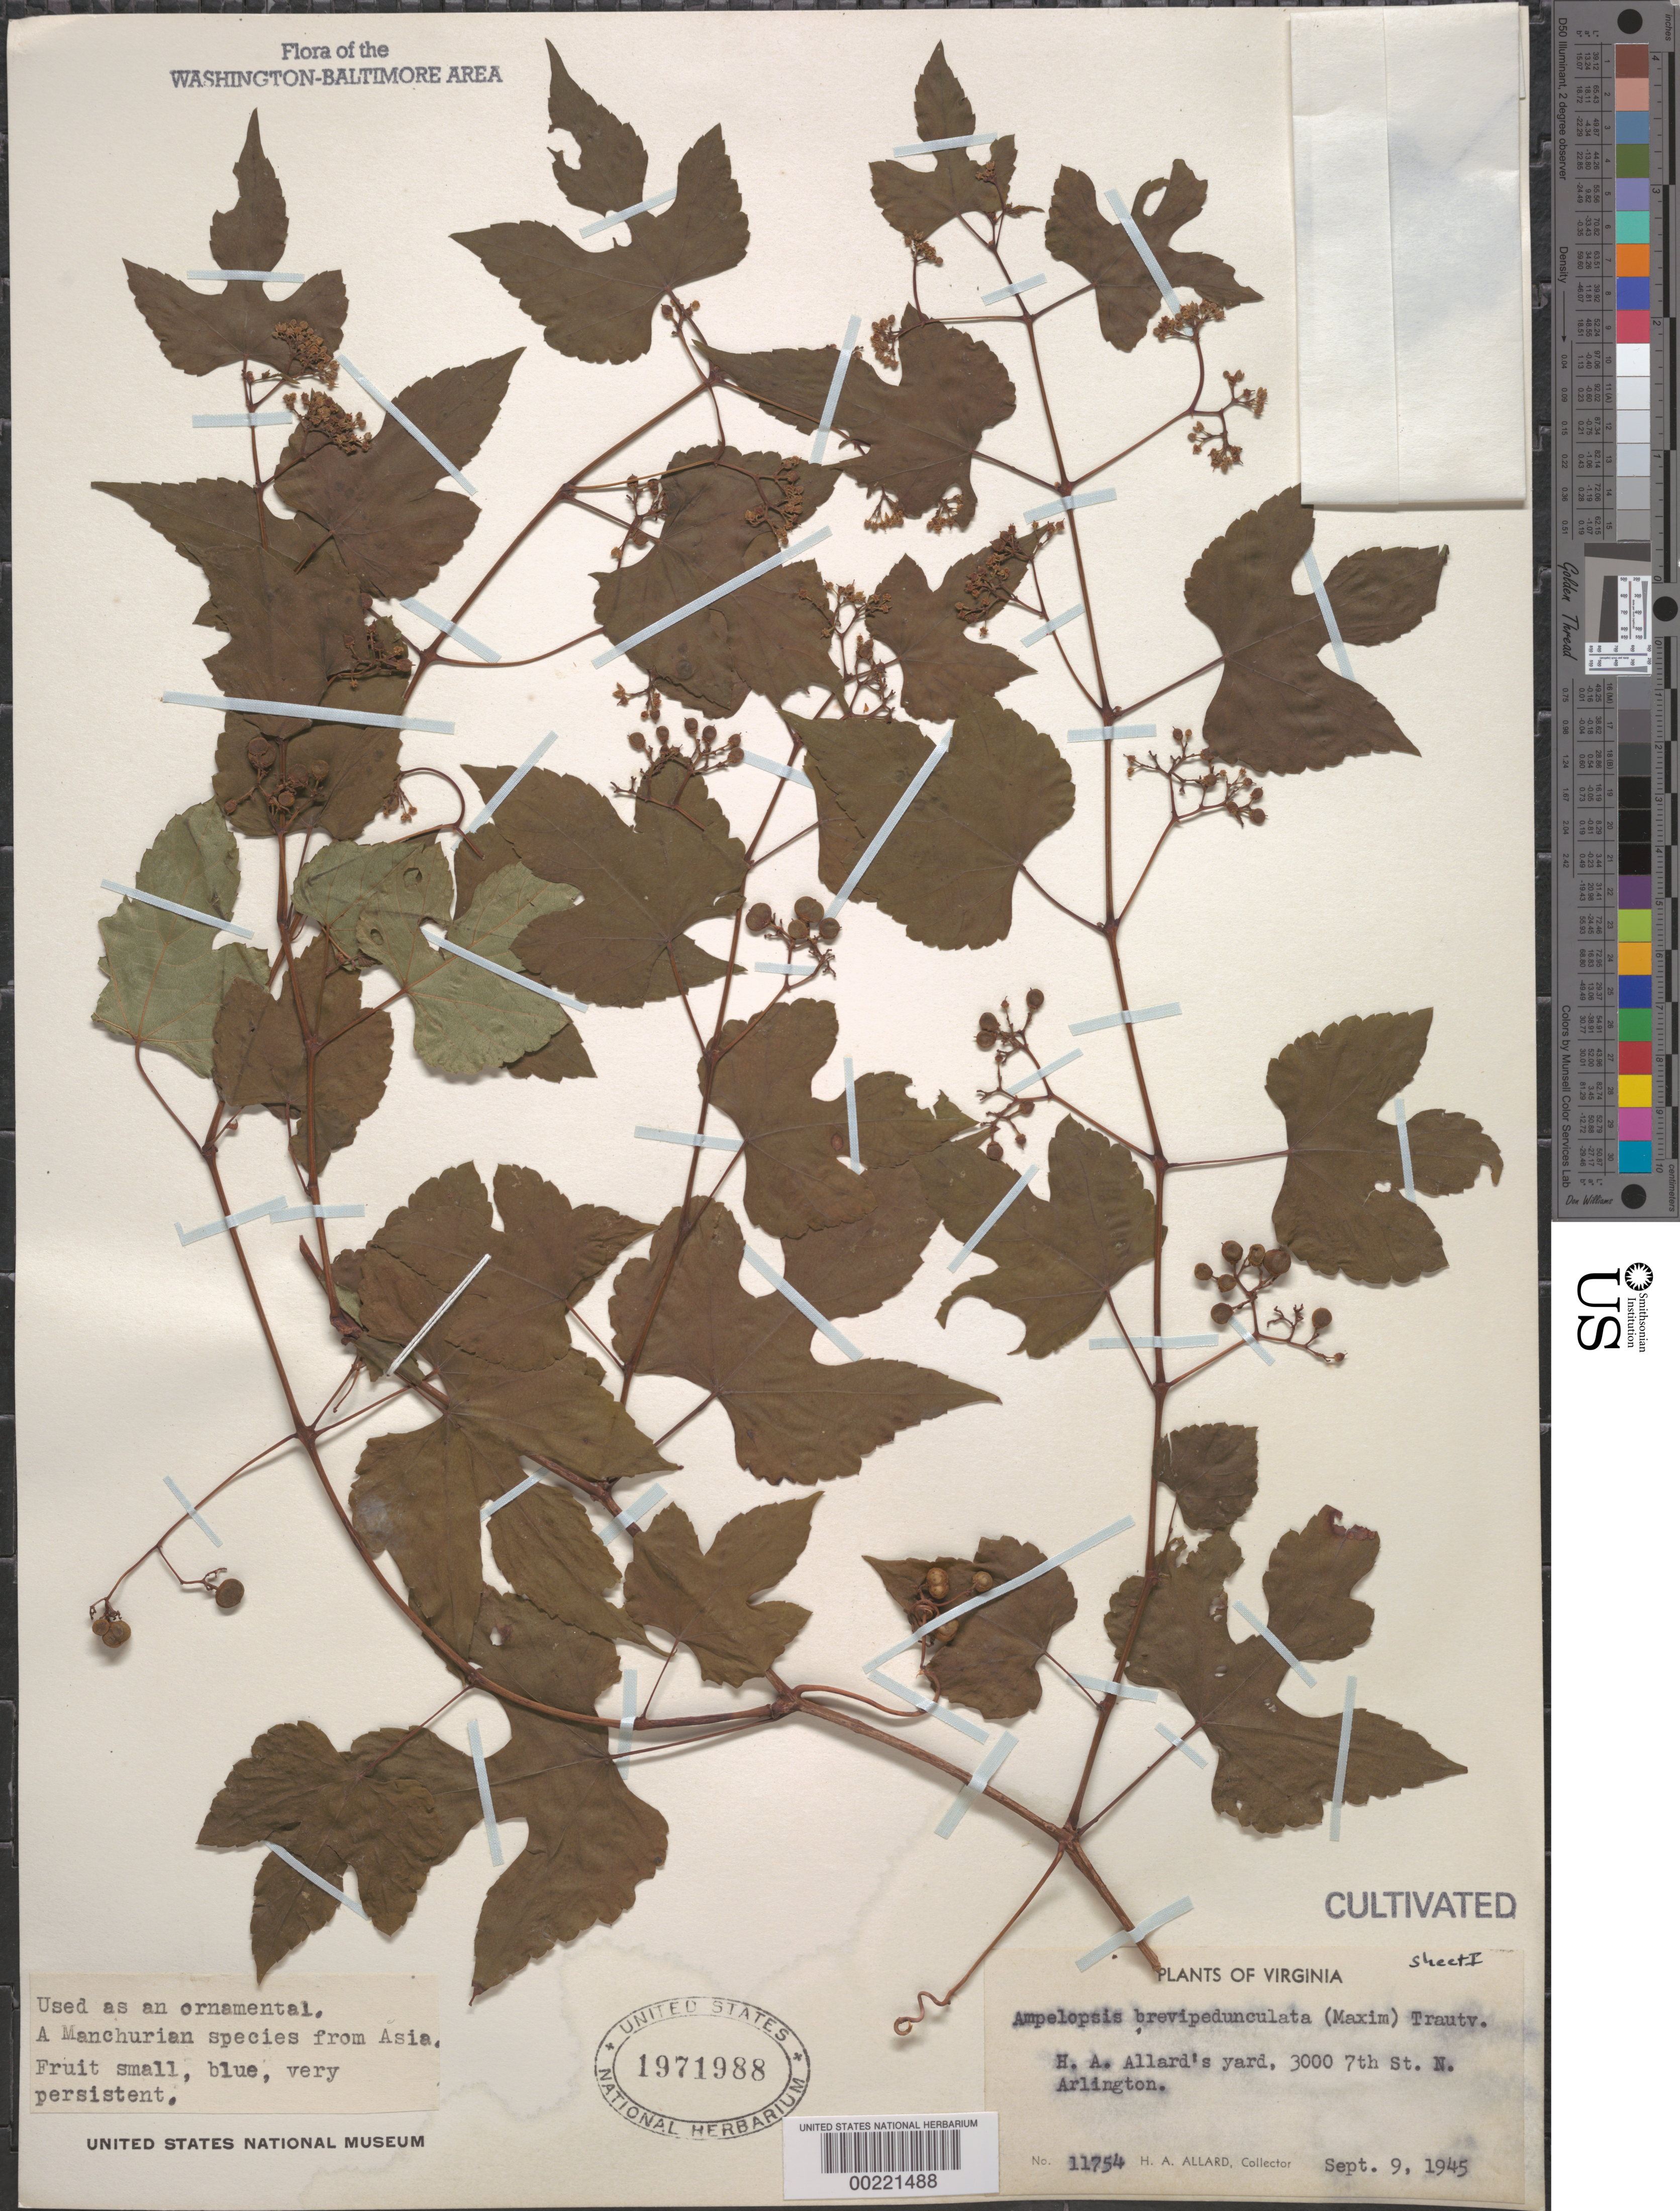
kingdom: Plantae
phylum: Tracheophyta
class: Magnoliopsida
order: Vitales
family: Vitaceae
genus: Ampelopsis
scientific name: Ampelopsis brevipedunculata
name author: (Maxim.) Trautv.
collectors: H. A. Allard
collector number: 11754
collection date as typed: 09 Sep 1945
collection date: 1945-09-09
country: United States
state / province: Virginia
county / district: Arlington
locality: Arlington, 3000 7th St N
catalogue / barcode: US 1971988